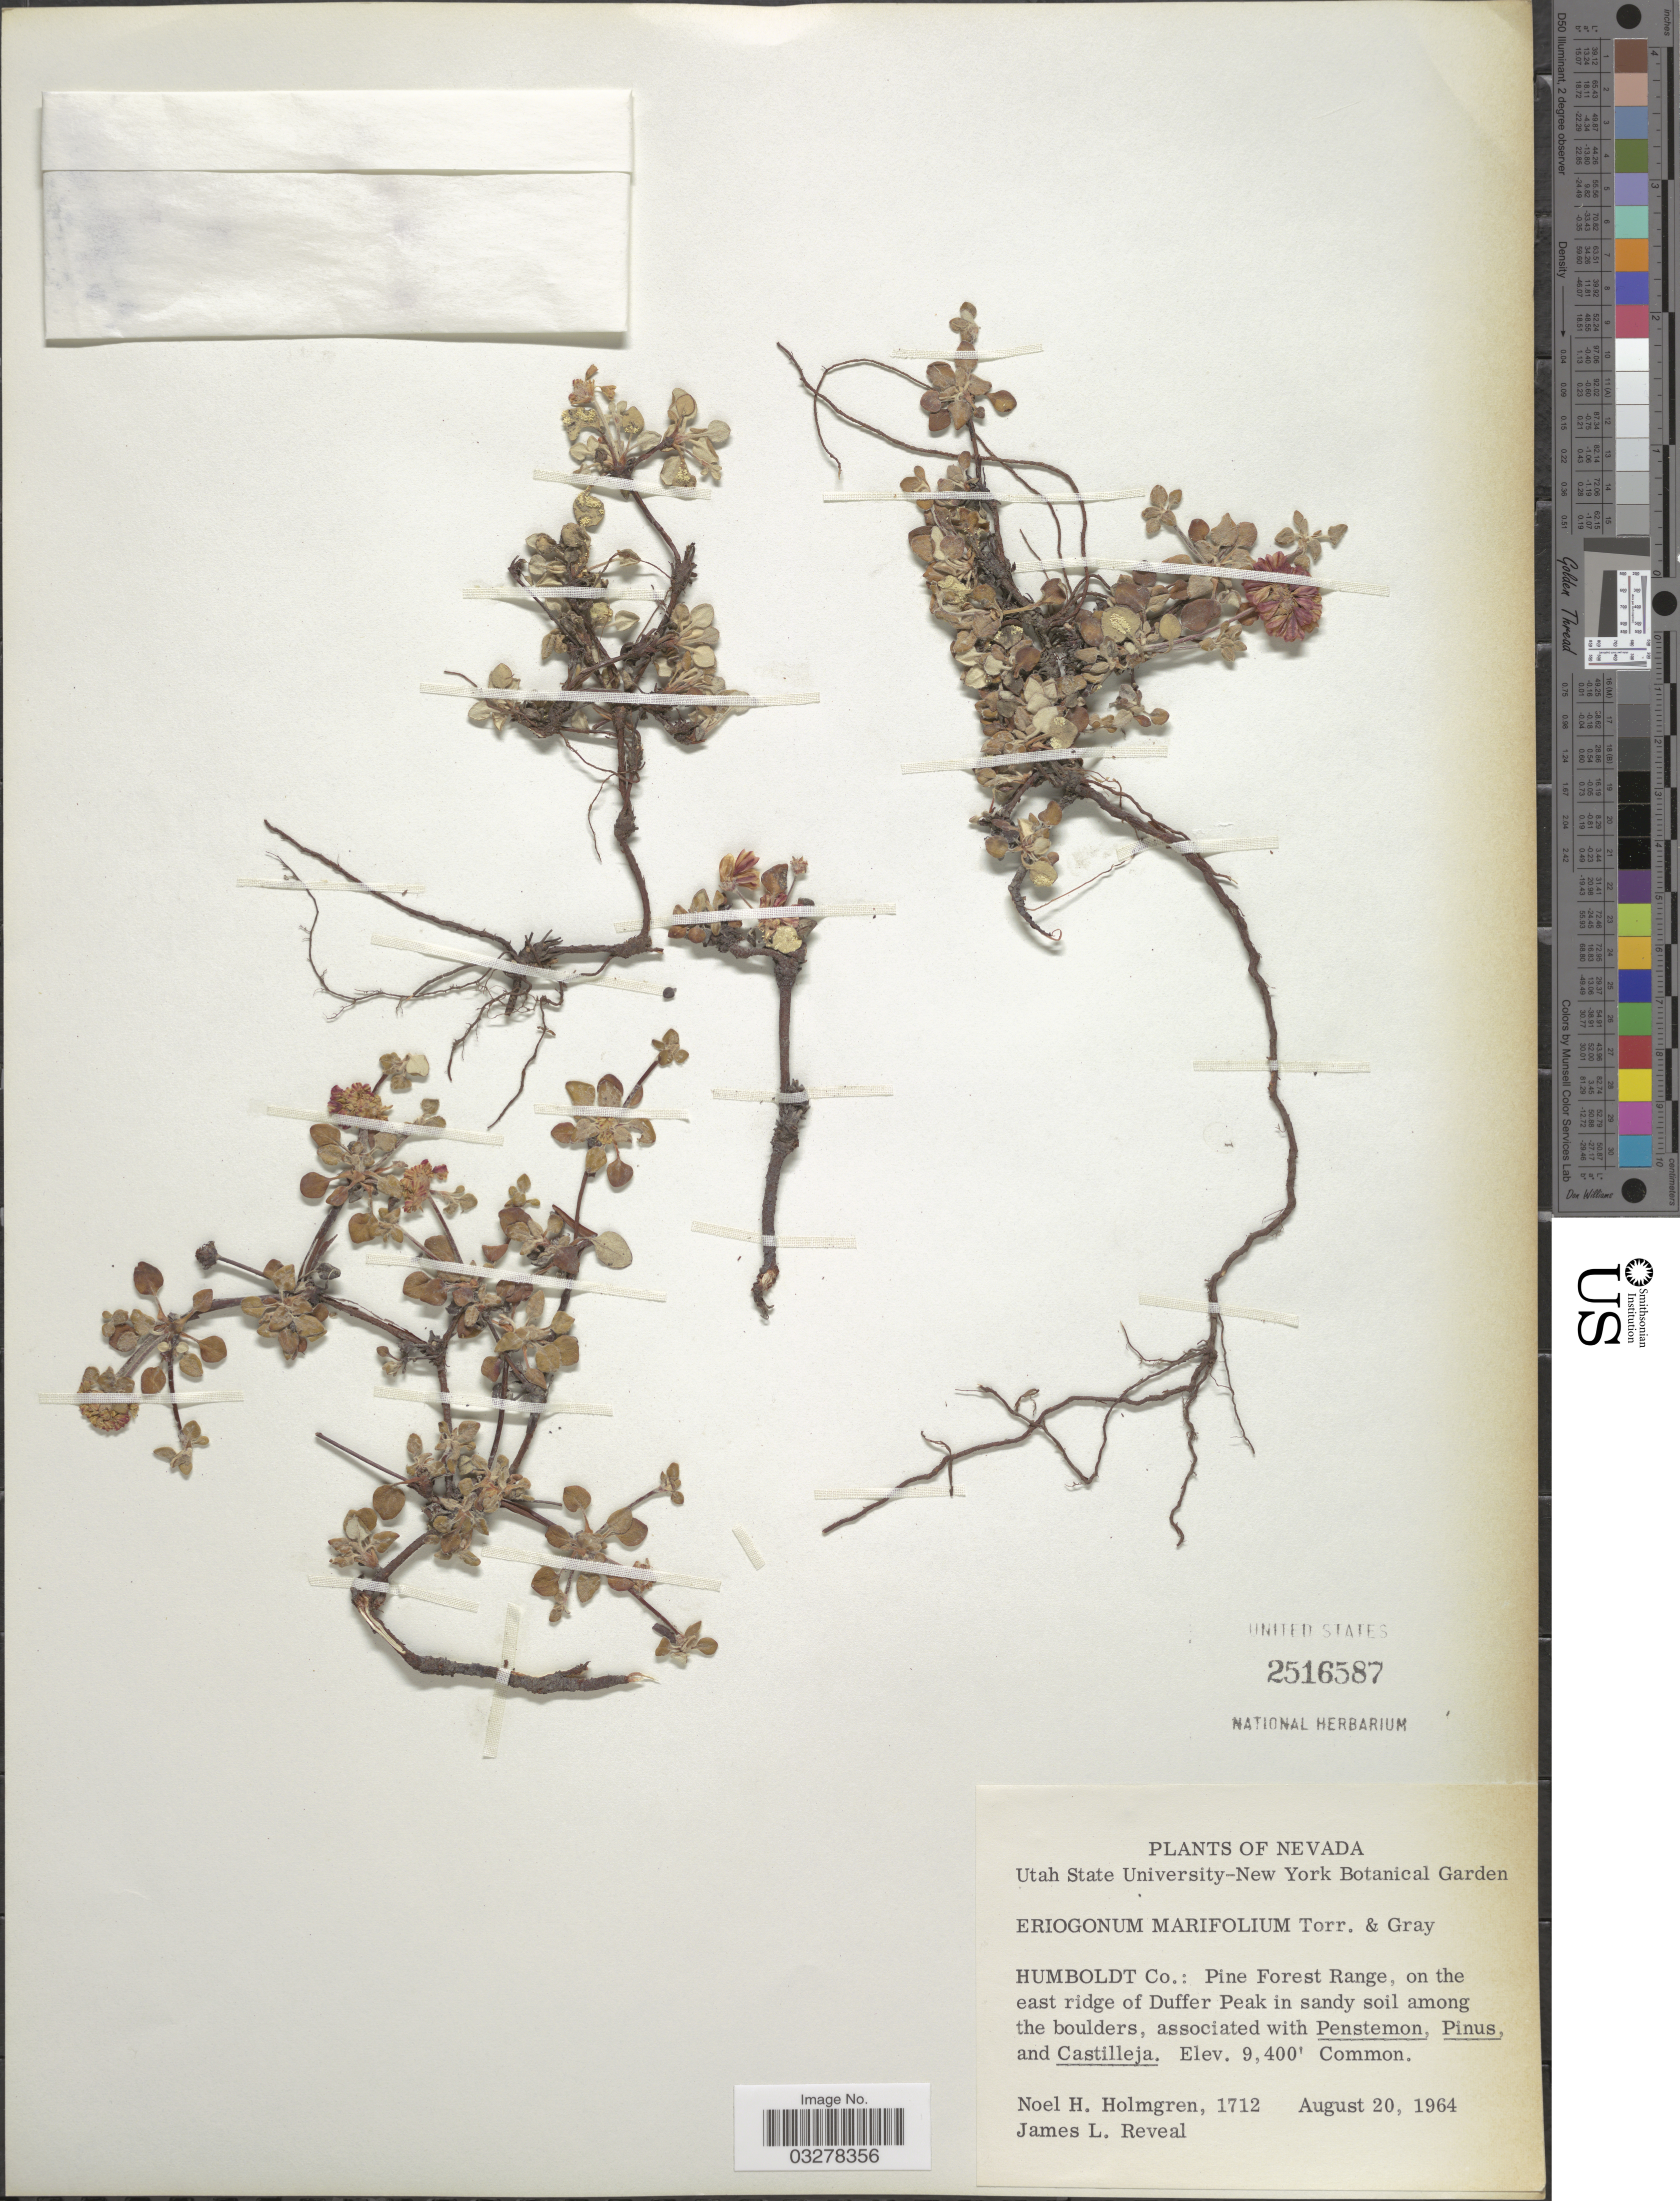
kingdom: Plantae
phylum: Tracheophyta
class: Magnoliopsida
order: Caryophyllales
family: Polygonaceae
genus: Eriogonum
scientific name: Eriogonum marifolium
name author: Torr. & A. Gray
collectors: N. H. Holmgren & J. L. Reveal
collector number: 1712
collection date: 1964-08-20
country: United States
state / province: Nevada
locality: Humboldt Co.: Pine Forest Range, on the east ridge of Duffer Peak in sandy soil among the boulders.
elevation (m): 2865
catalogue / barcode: US 2516587